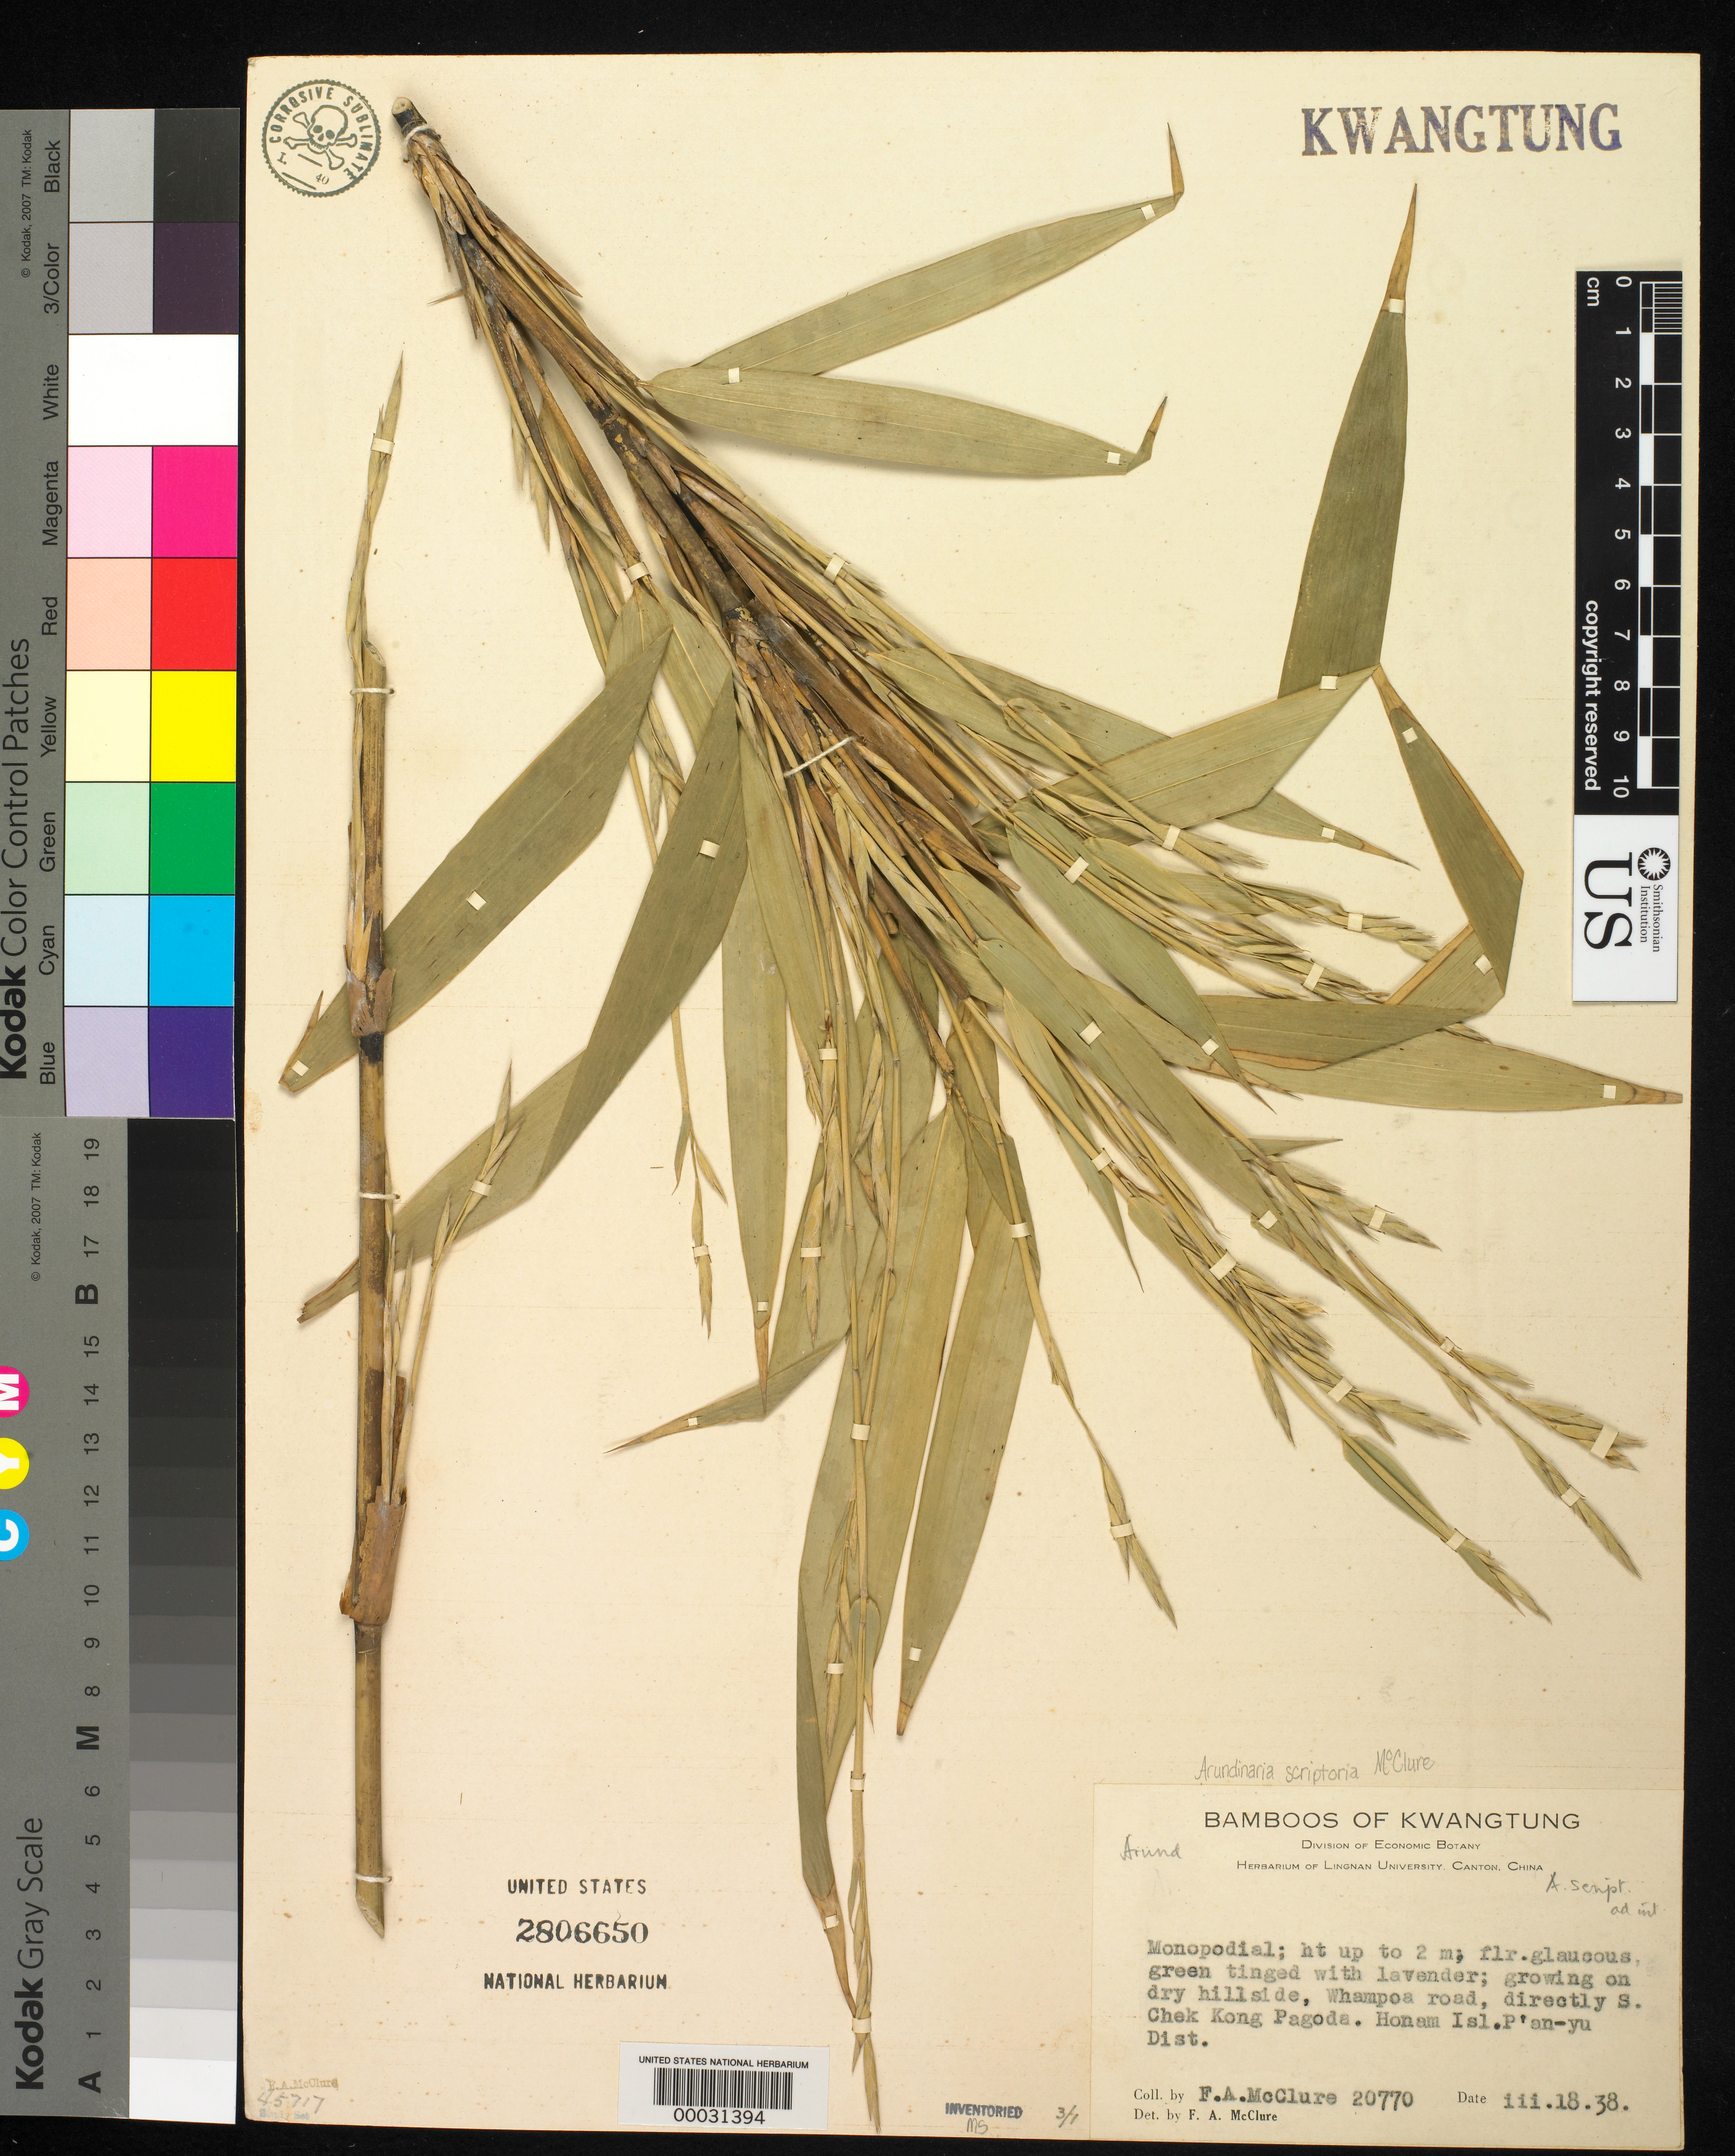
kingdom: Plantae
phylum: Tracheophyta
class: Liliopsida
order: Poales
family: Poaceae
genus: Arundinaria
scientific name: Arundinaria scriptoria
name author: L.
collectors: F. A. McClure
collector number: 20770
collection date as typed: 18 Mar 1938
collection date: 1938-03-18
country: China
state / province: Guangdong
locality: Chek kong pagoda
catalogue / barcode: US 2806650